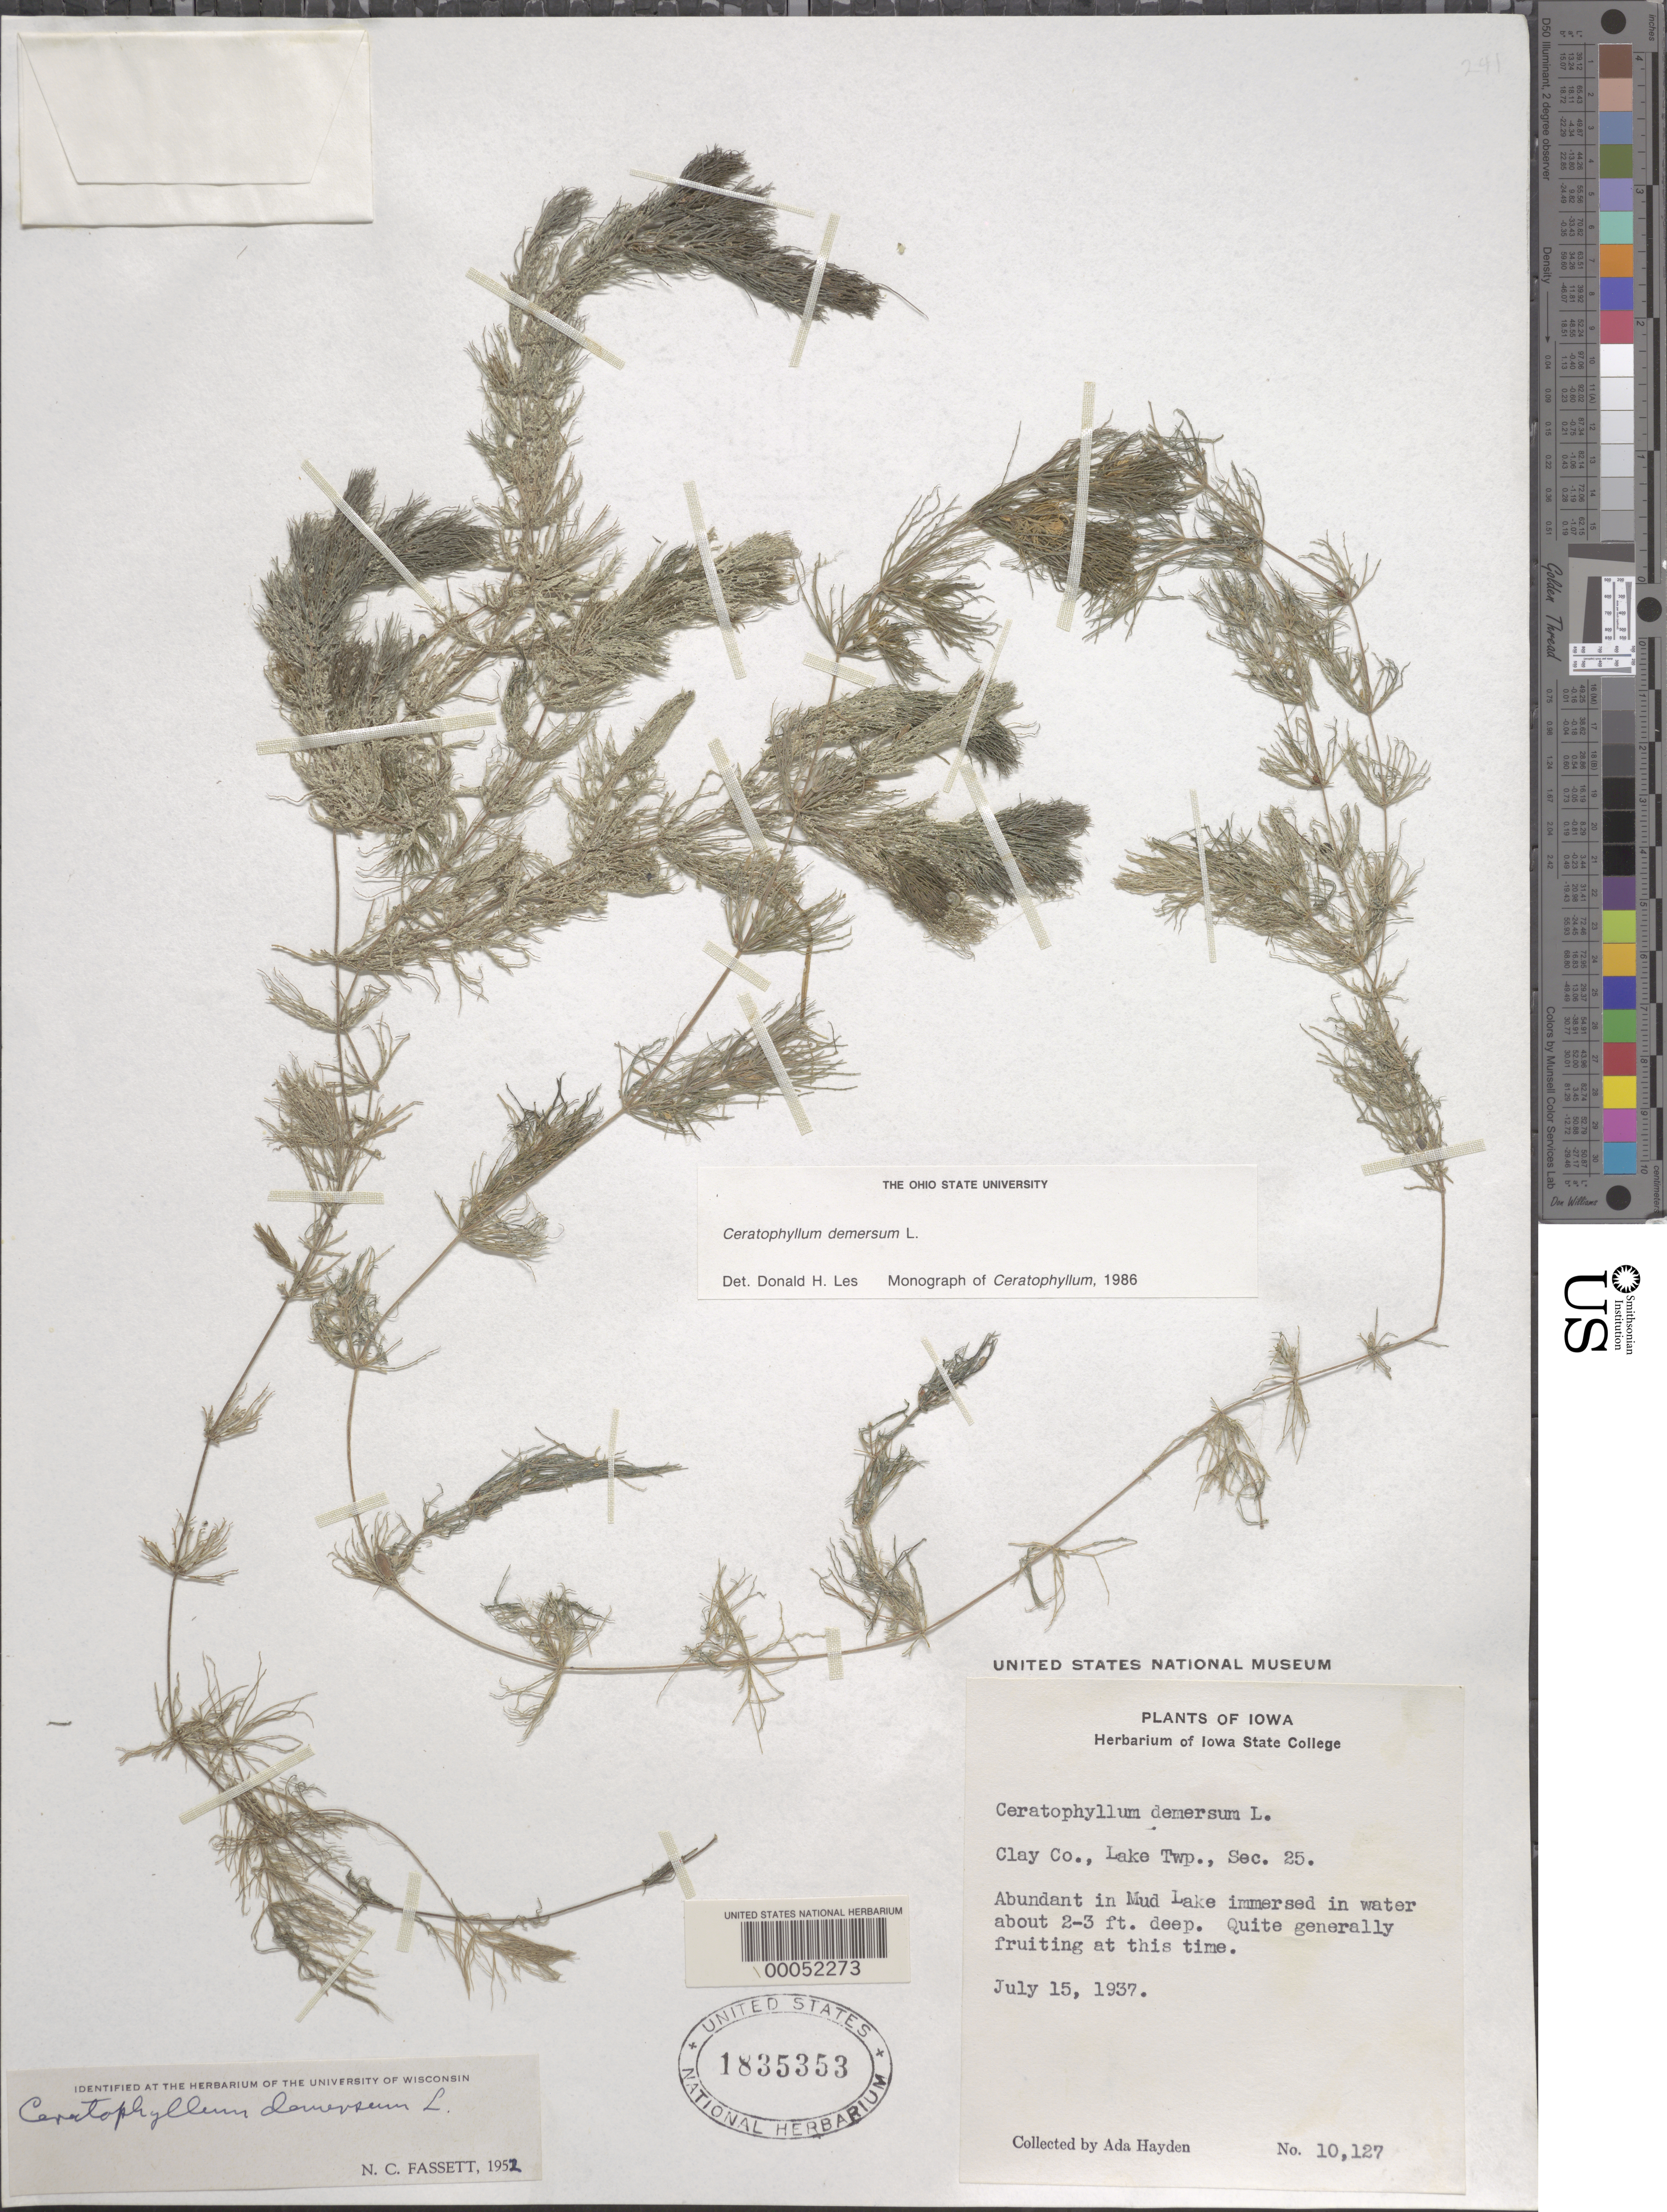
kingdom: Plantae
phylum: Tracheophyta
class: Magnoliopsida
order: Ceratophyllales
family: Ceratophyllaceae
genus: Ceratophyllum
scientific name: Ceratophyllum demersum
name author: L.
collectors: A. Hayden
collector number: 10127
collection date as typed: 15 Jul 1937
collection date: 1937-07-15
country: United States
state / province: Iowa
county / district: Clay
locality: Lake twp.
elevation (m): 1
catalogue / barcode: US 1835353